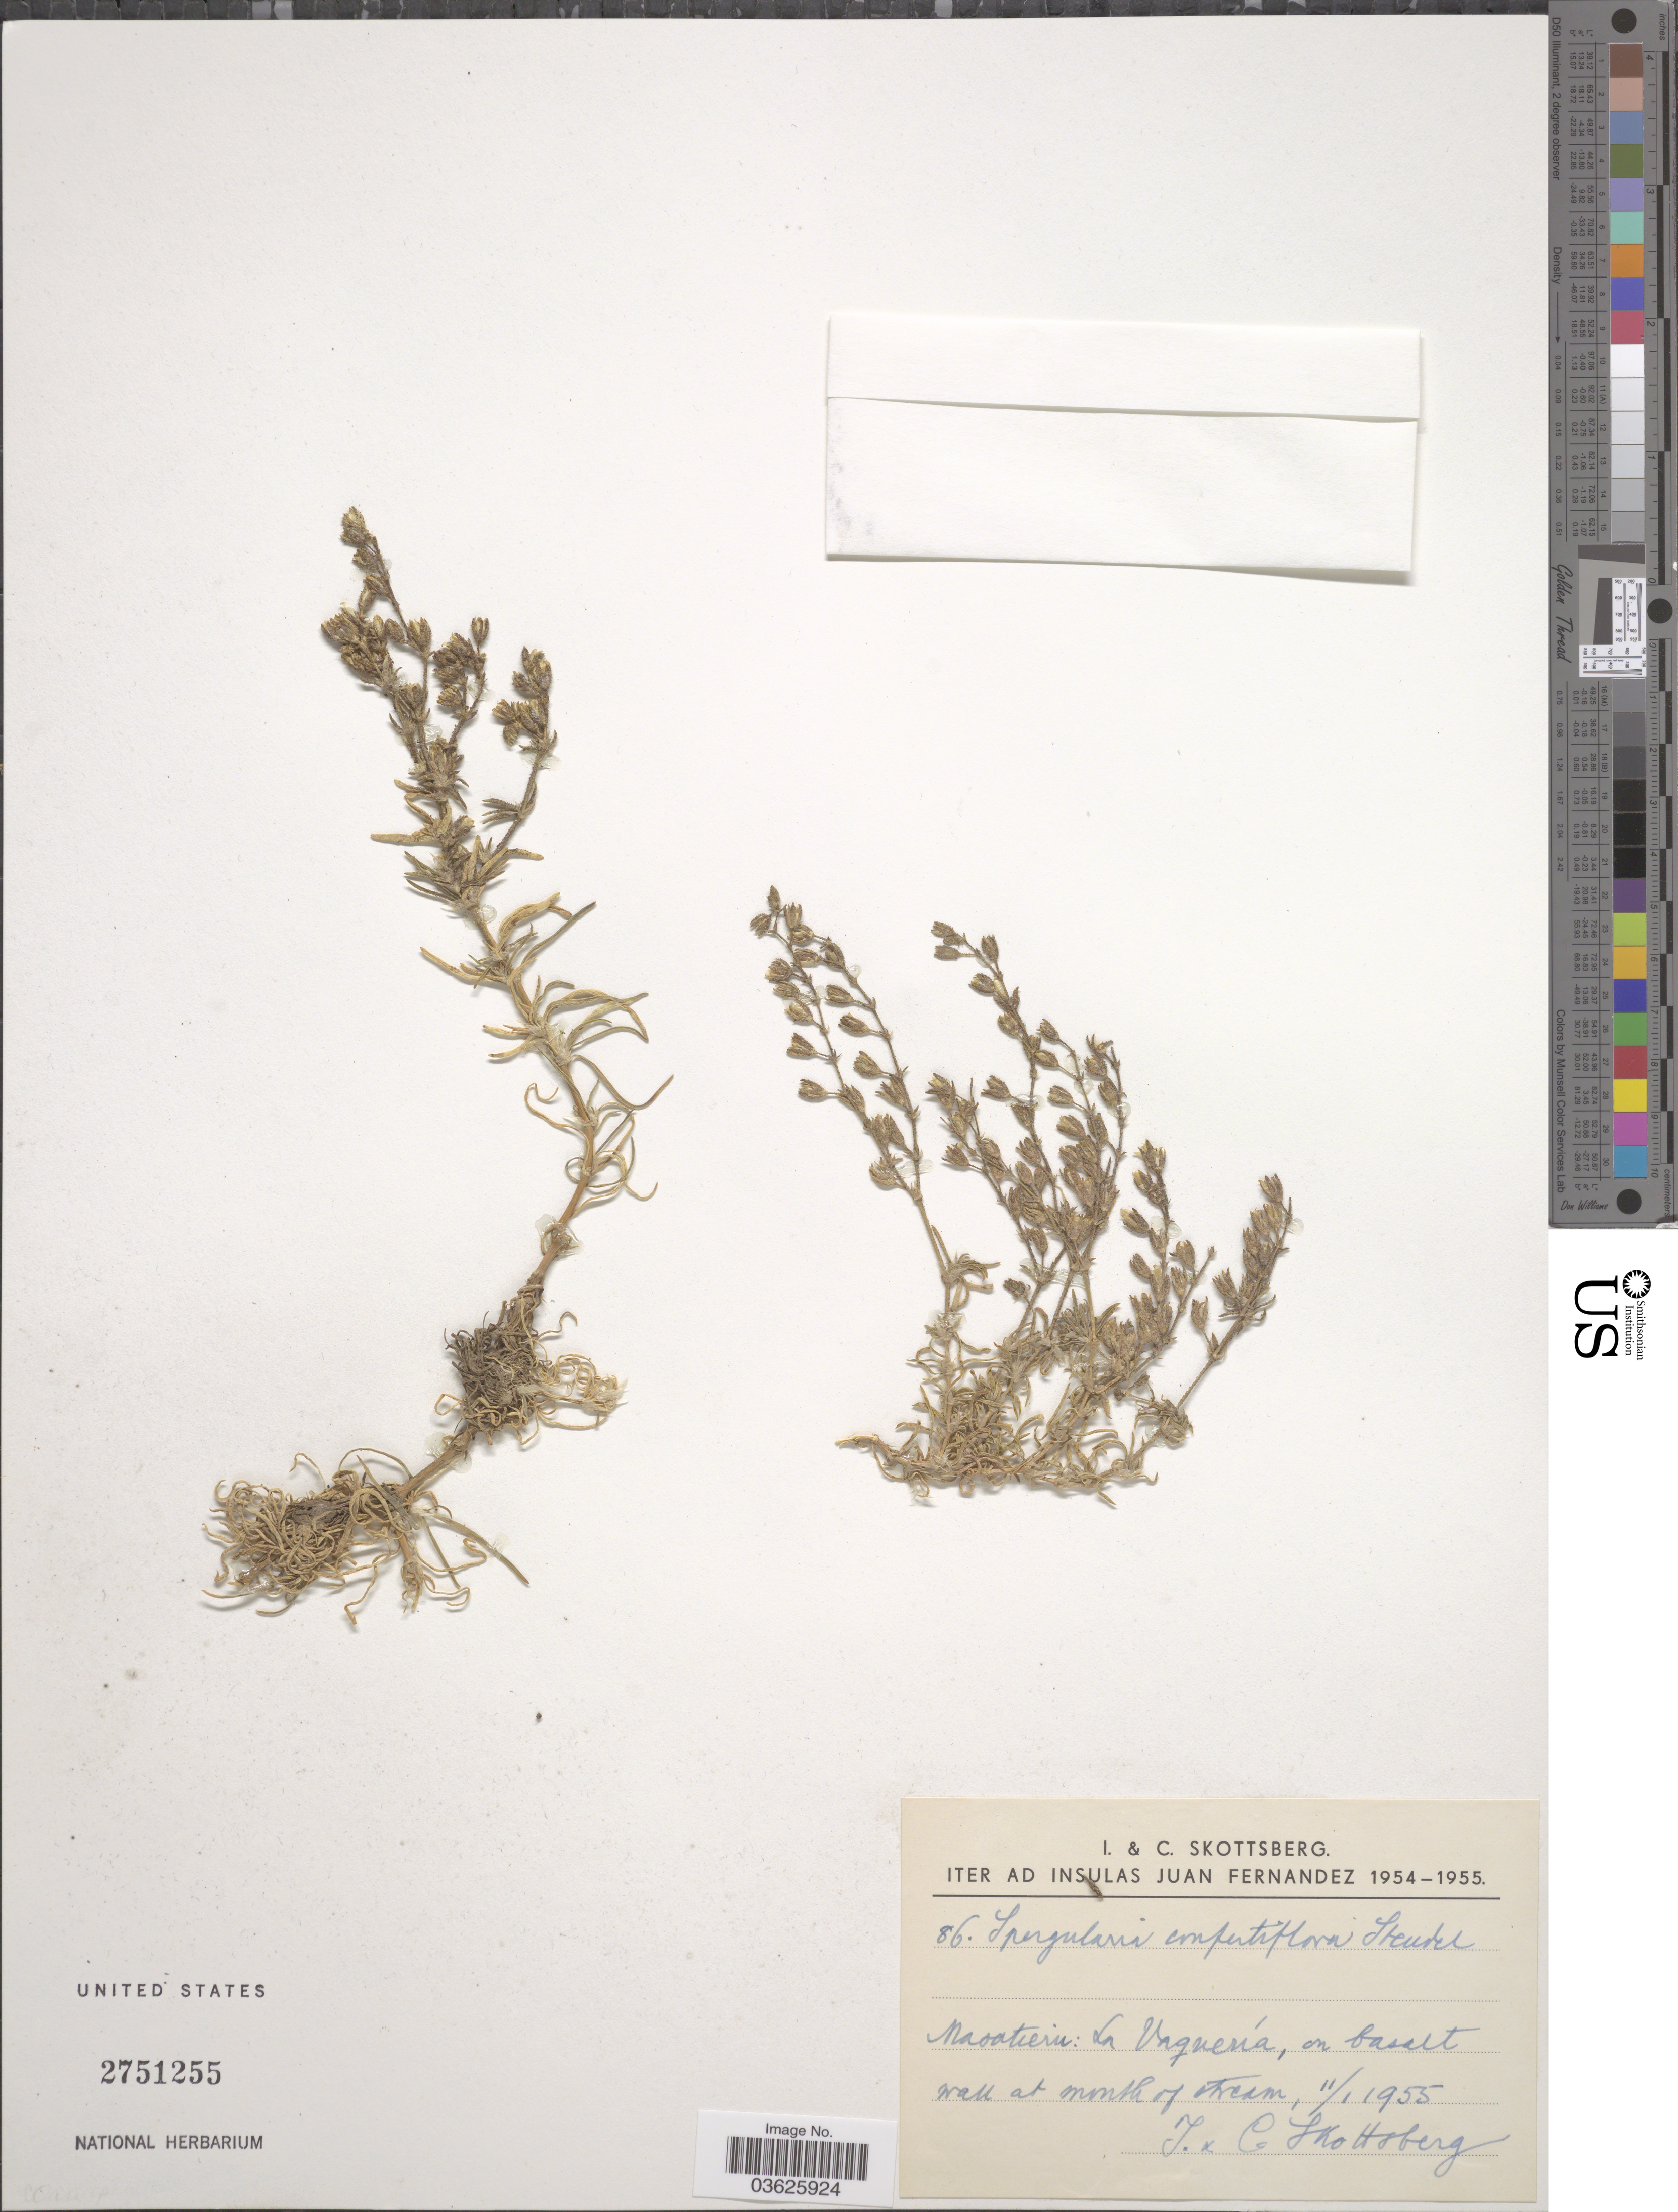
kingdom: Plantae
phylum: Tracheophyta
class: Magnoliopsida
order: Caryophyllales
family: Caryophyllaceae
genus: Spergularia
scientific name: Spergularia confertiflora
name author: Steud.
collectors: I. Skottsberg & C. Skottsberg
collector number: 86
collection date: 1955-01-11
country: Chile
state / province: Valparaíso (V)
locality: Iter ad Insulas Juan Fernandez. Masatierra: La Vaquería, on basalt wall at mouth of stream.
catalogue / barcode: US 2751255